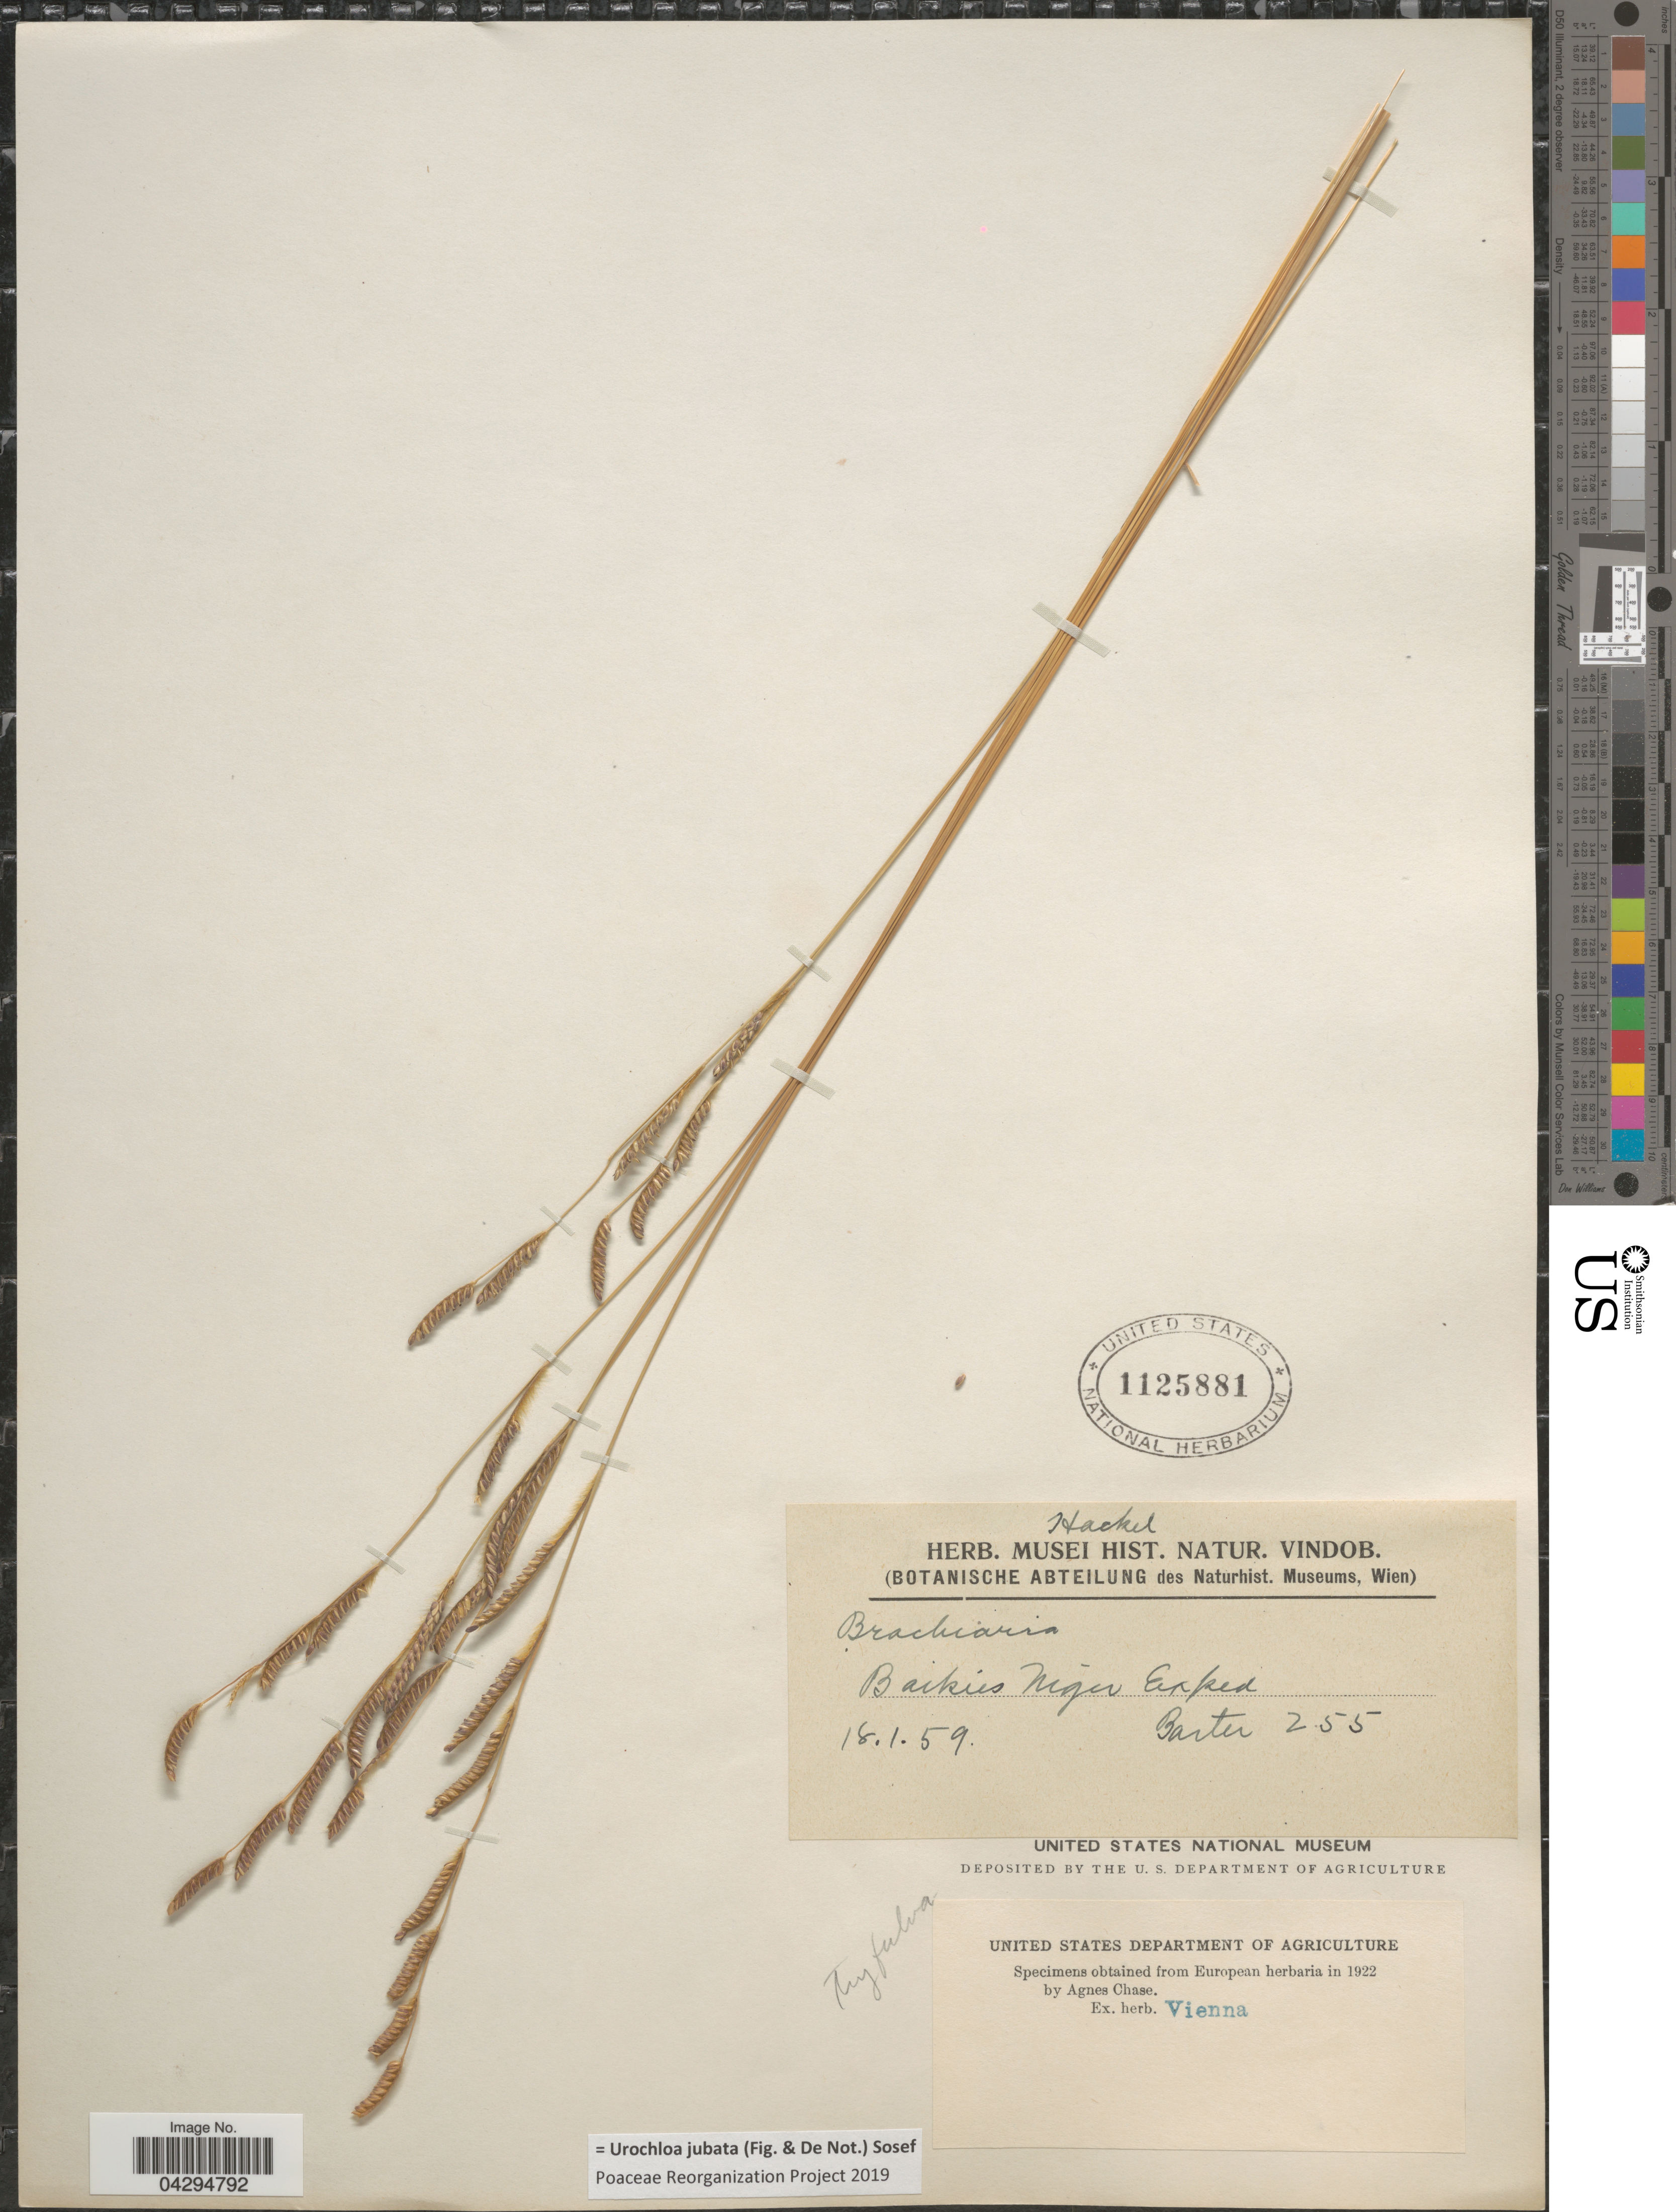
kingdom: Plantae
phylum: Tracheophyta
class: Liliopsida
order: Poales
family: Poaceae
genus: Urochloa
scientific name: Urochloa jubata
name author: (Fig. & De Not.) Sosef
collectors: -. Barter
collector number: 255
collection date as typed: Transcribed d/m/y: 18/1/59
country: Niger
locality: Baikies Niger Exped.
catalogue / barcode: US 1125881